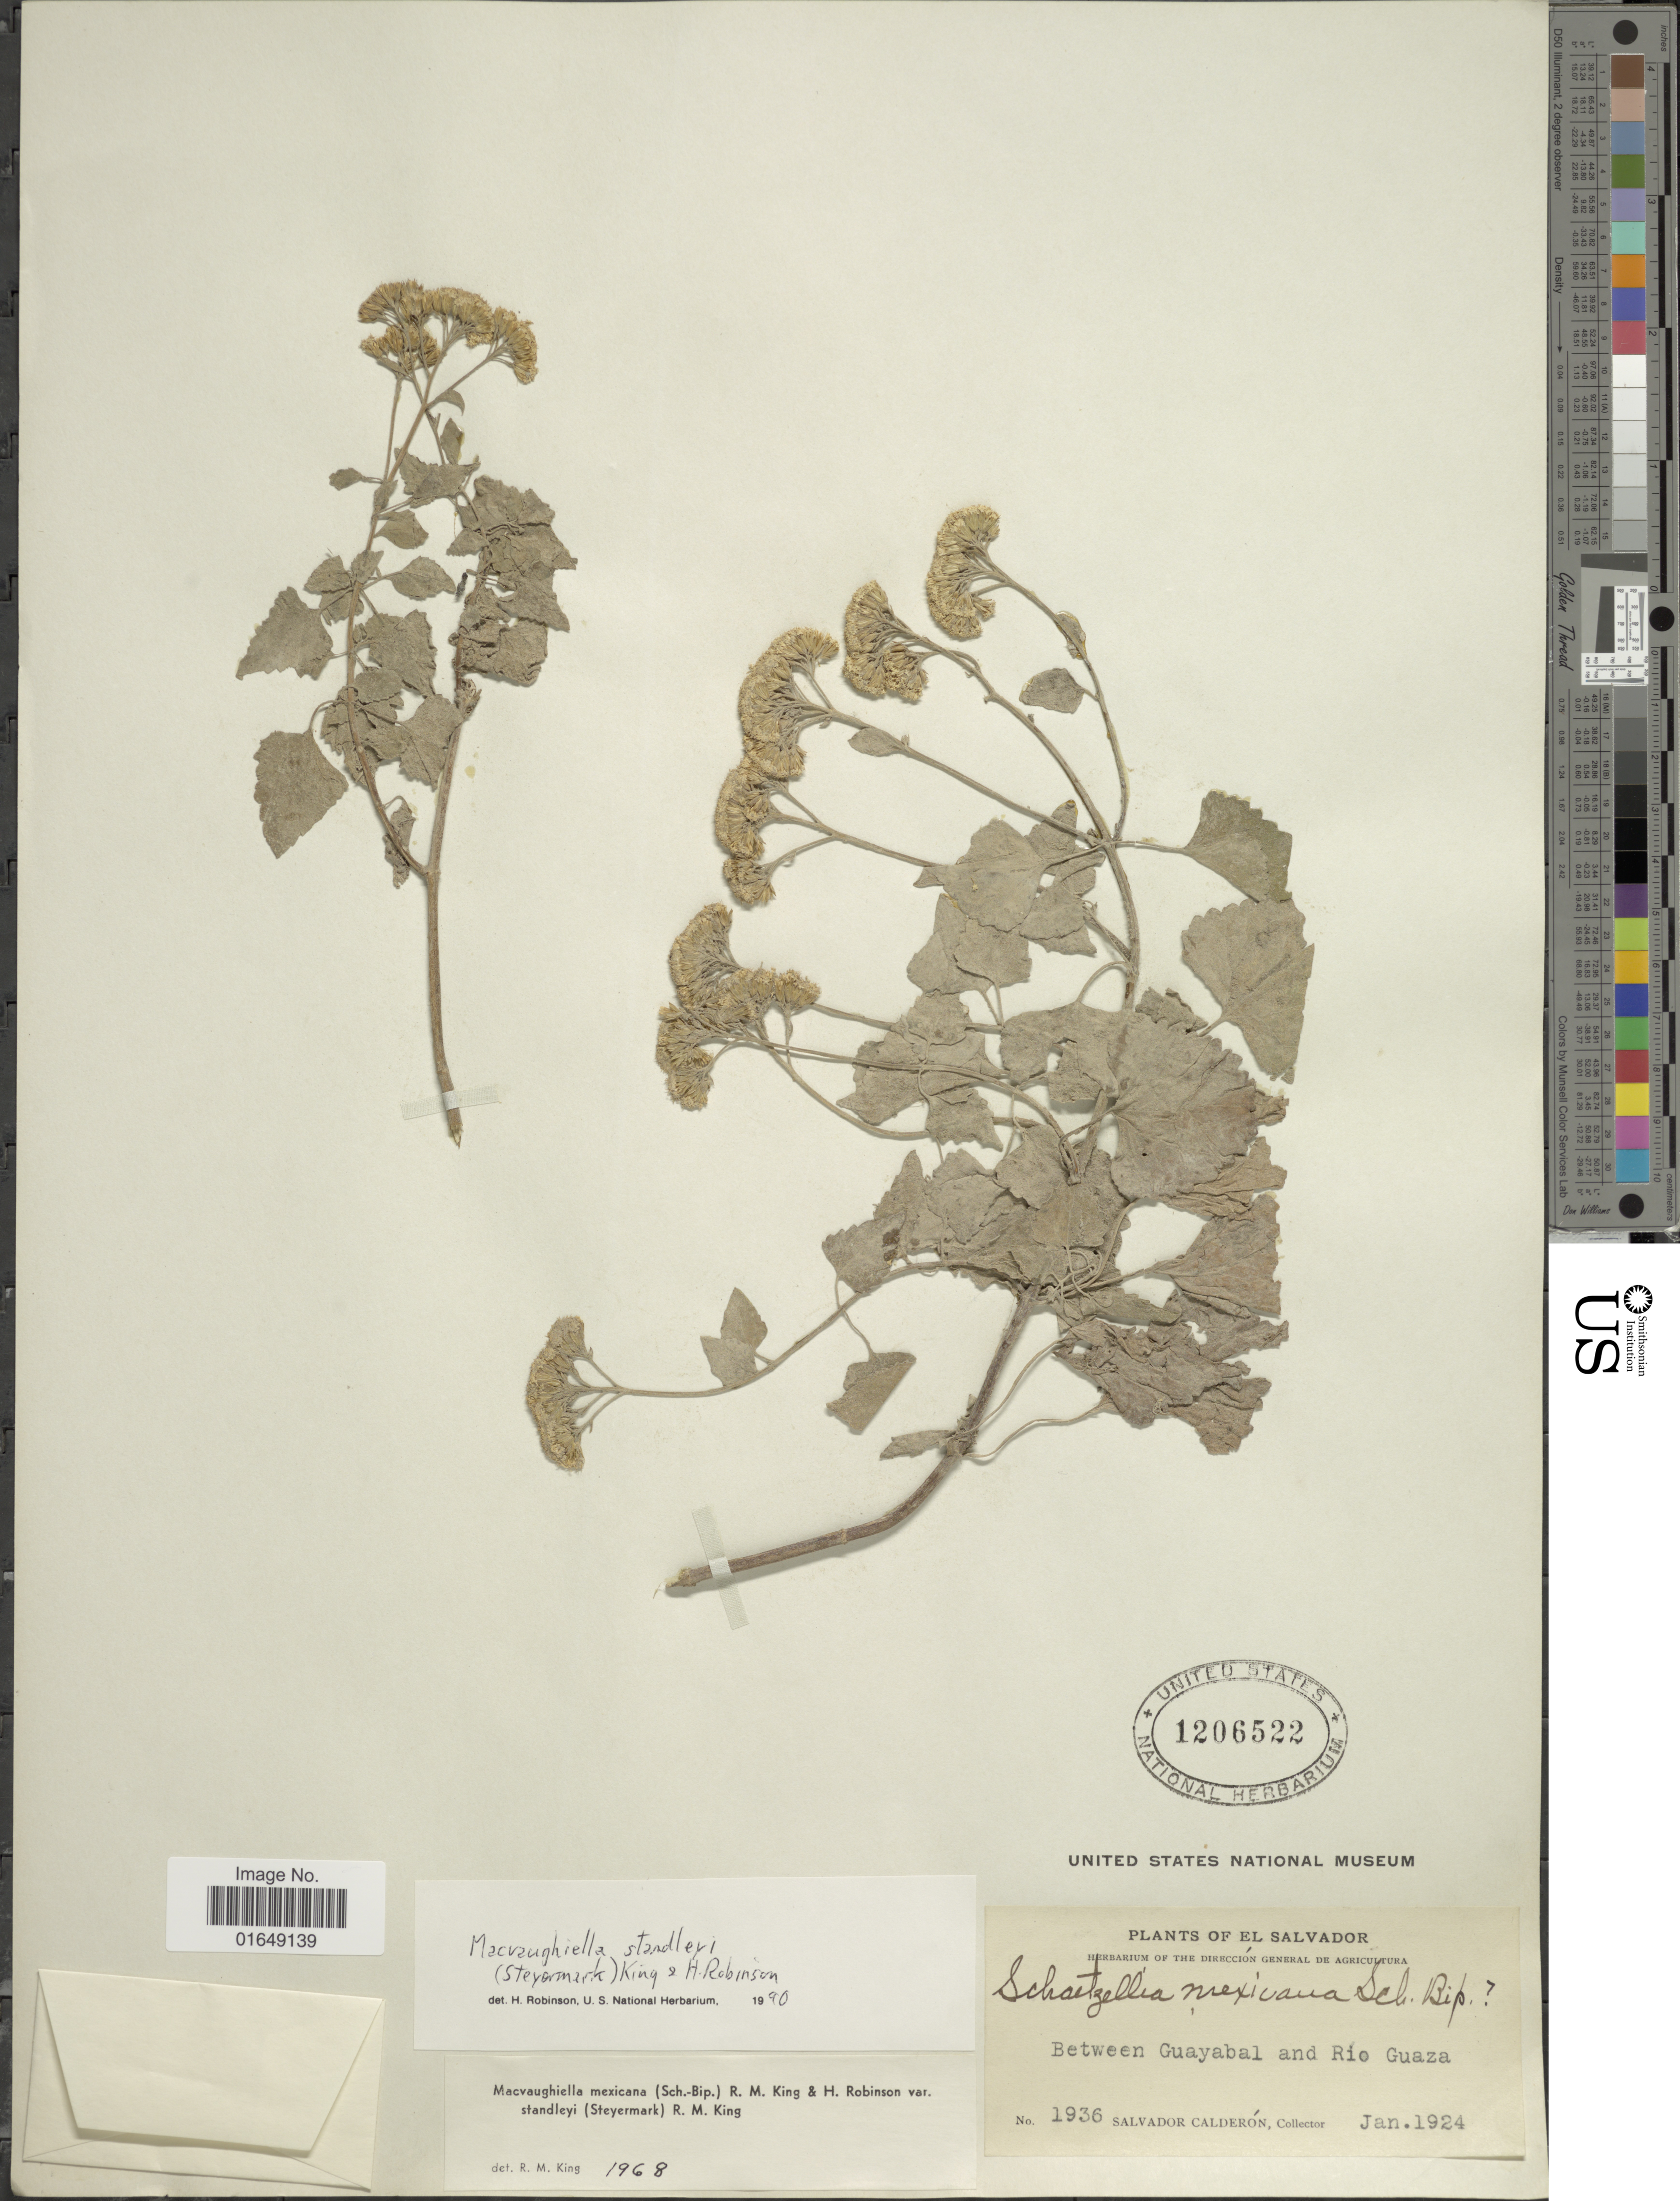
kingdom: Plantae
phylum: Tracheophyta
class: Magnoliopsida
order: Asterales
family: Asteraceae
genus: Macvaughiella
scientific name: Macvaughiella standleyi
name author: (Steyerm.) R.M. King & H. Rob.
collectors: S. Calderón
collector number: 1936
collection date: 1924-01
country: El Salvador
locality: Between Guayabal and Rio Guaza.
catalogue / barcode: US 1206522